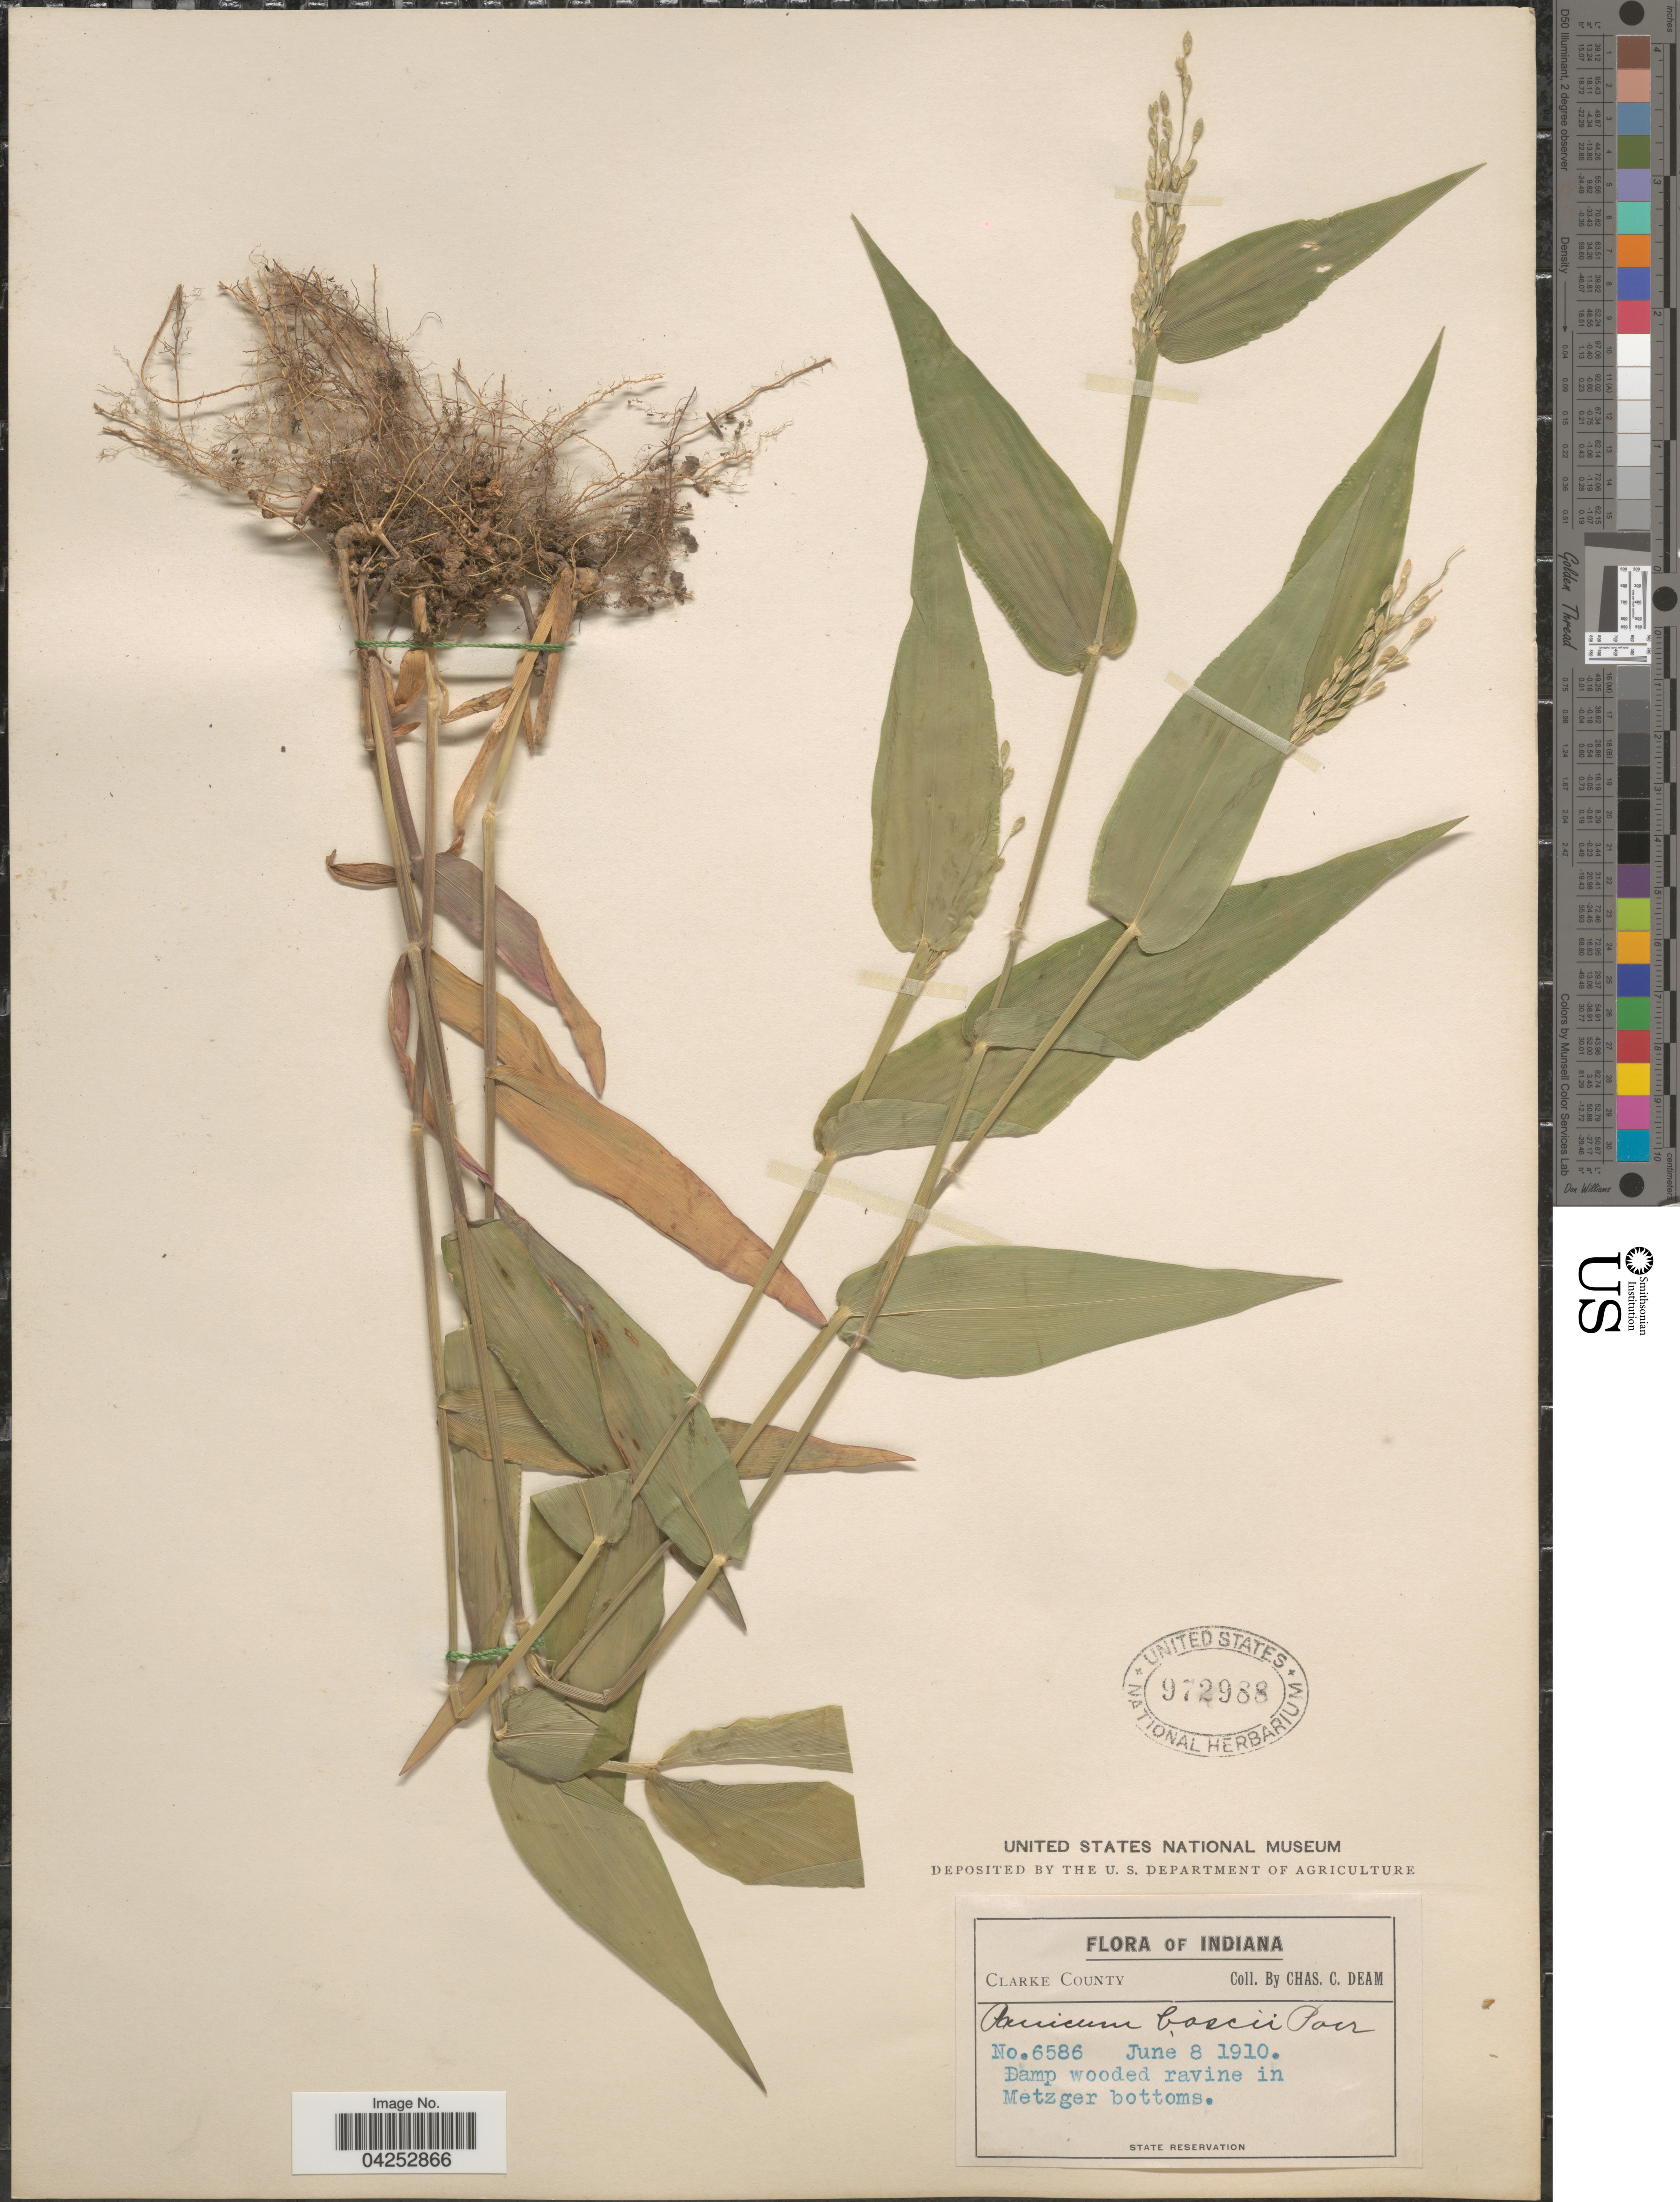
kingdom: Plantae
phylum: Tracheophyta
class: Liliopsida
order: Poales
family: Poaceae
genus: Dichanthelium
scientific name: Dichanthelium boscii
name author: (Poir.) Gould & C.A. Clark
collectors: C. C. Deam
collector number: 6586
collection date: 1910-06-08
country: United States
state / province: Indiana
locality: Clarke County. Damp wooded ravine in Metzger bottoms.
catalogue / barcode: US 972988